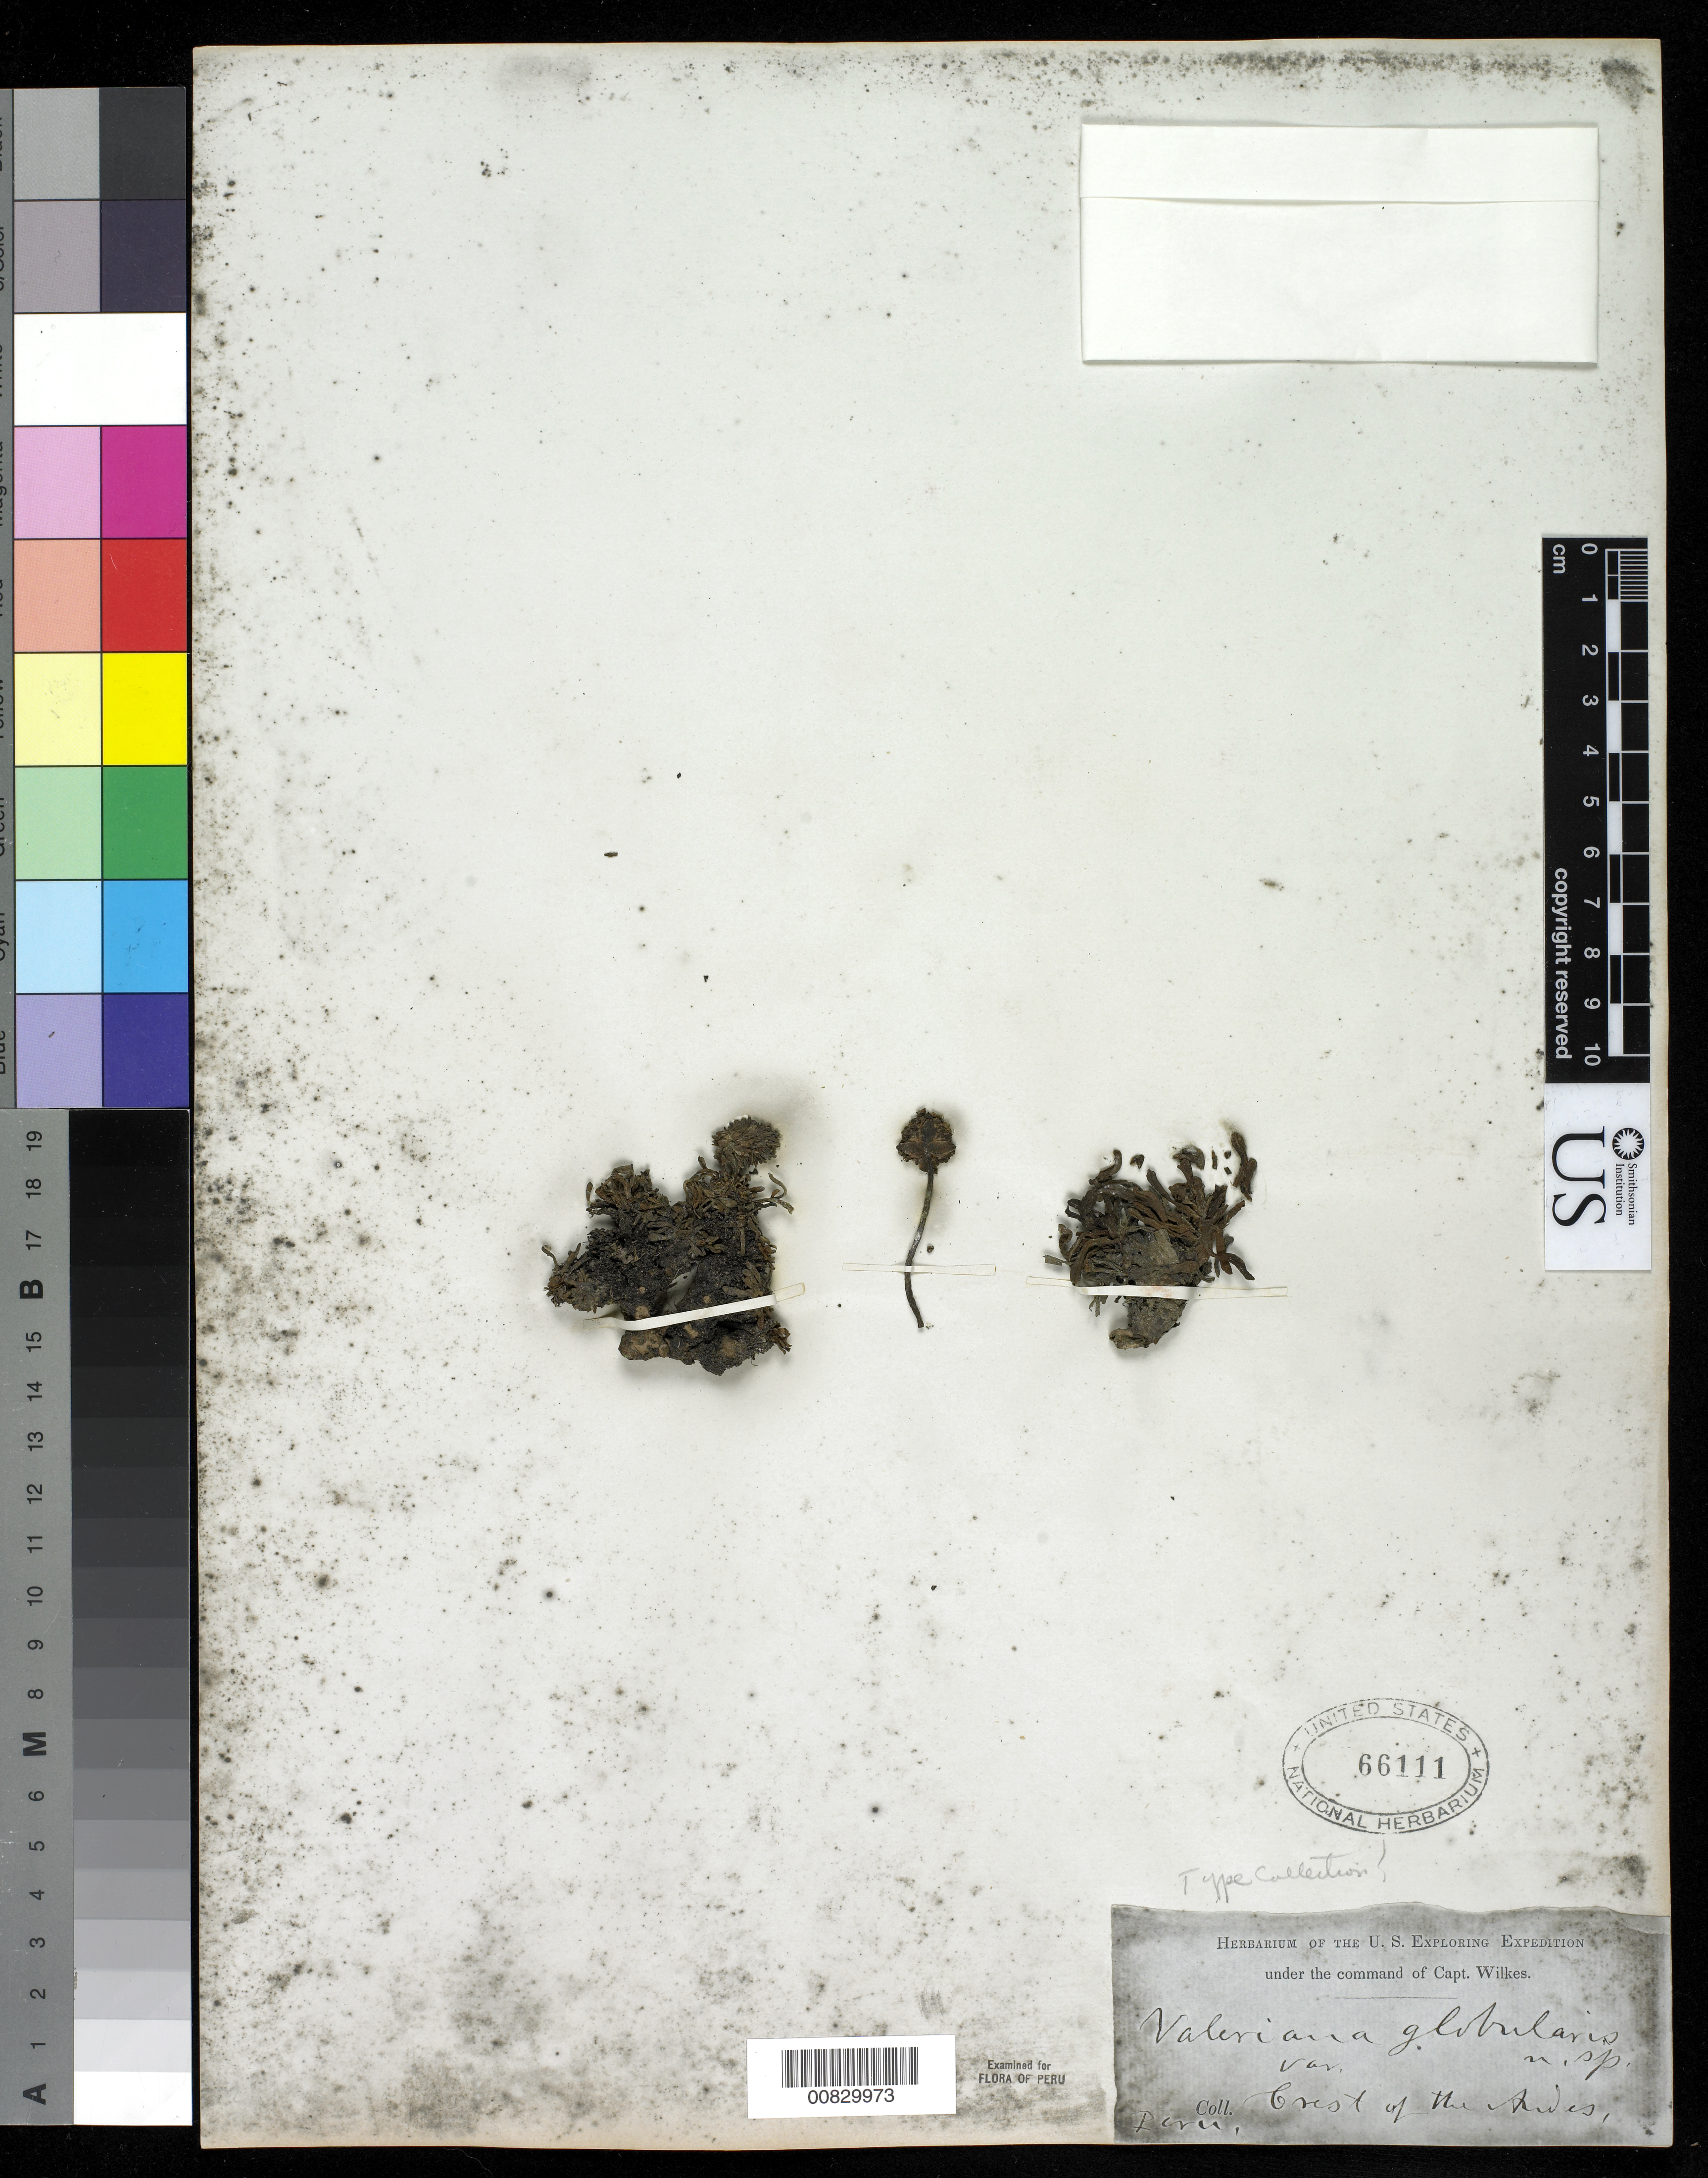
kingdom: Plantae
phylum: Tracheophyta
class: Magnoliopsida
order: Dipsacales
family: Caprifoliaceae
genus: Valeriana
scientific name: Valeriana globularis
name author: A. Gray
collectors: Wilkes Explor. Exped.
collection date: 1838/1842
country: Peru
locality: Crest of the Andes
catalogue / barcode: US 66111